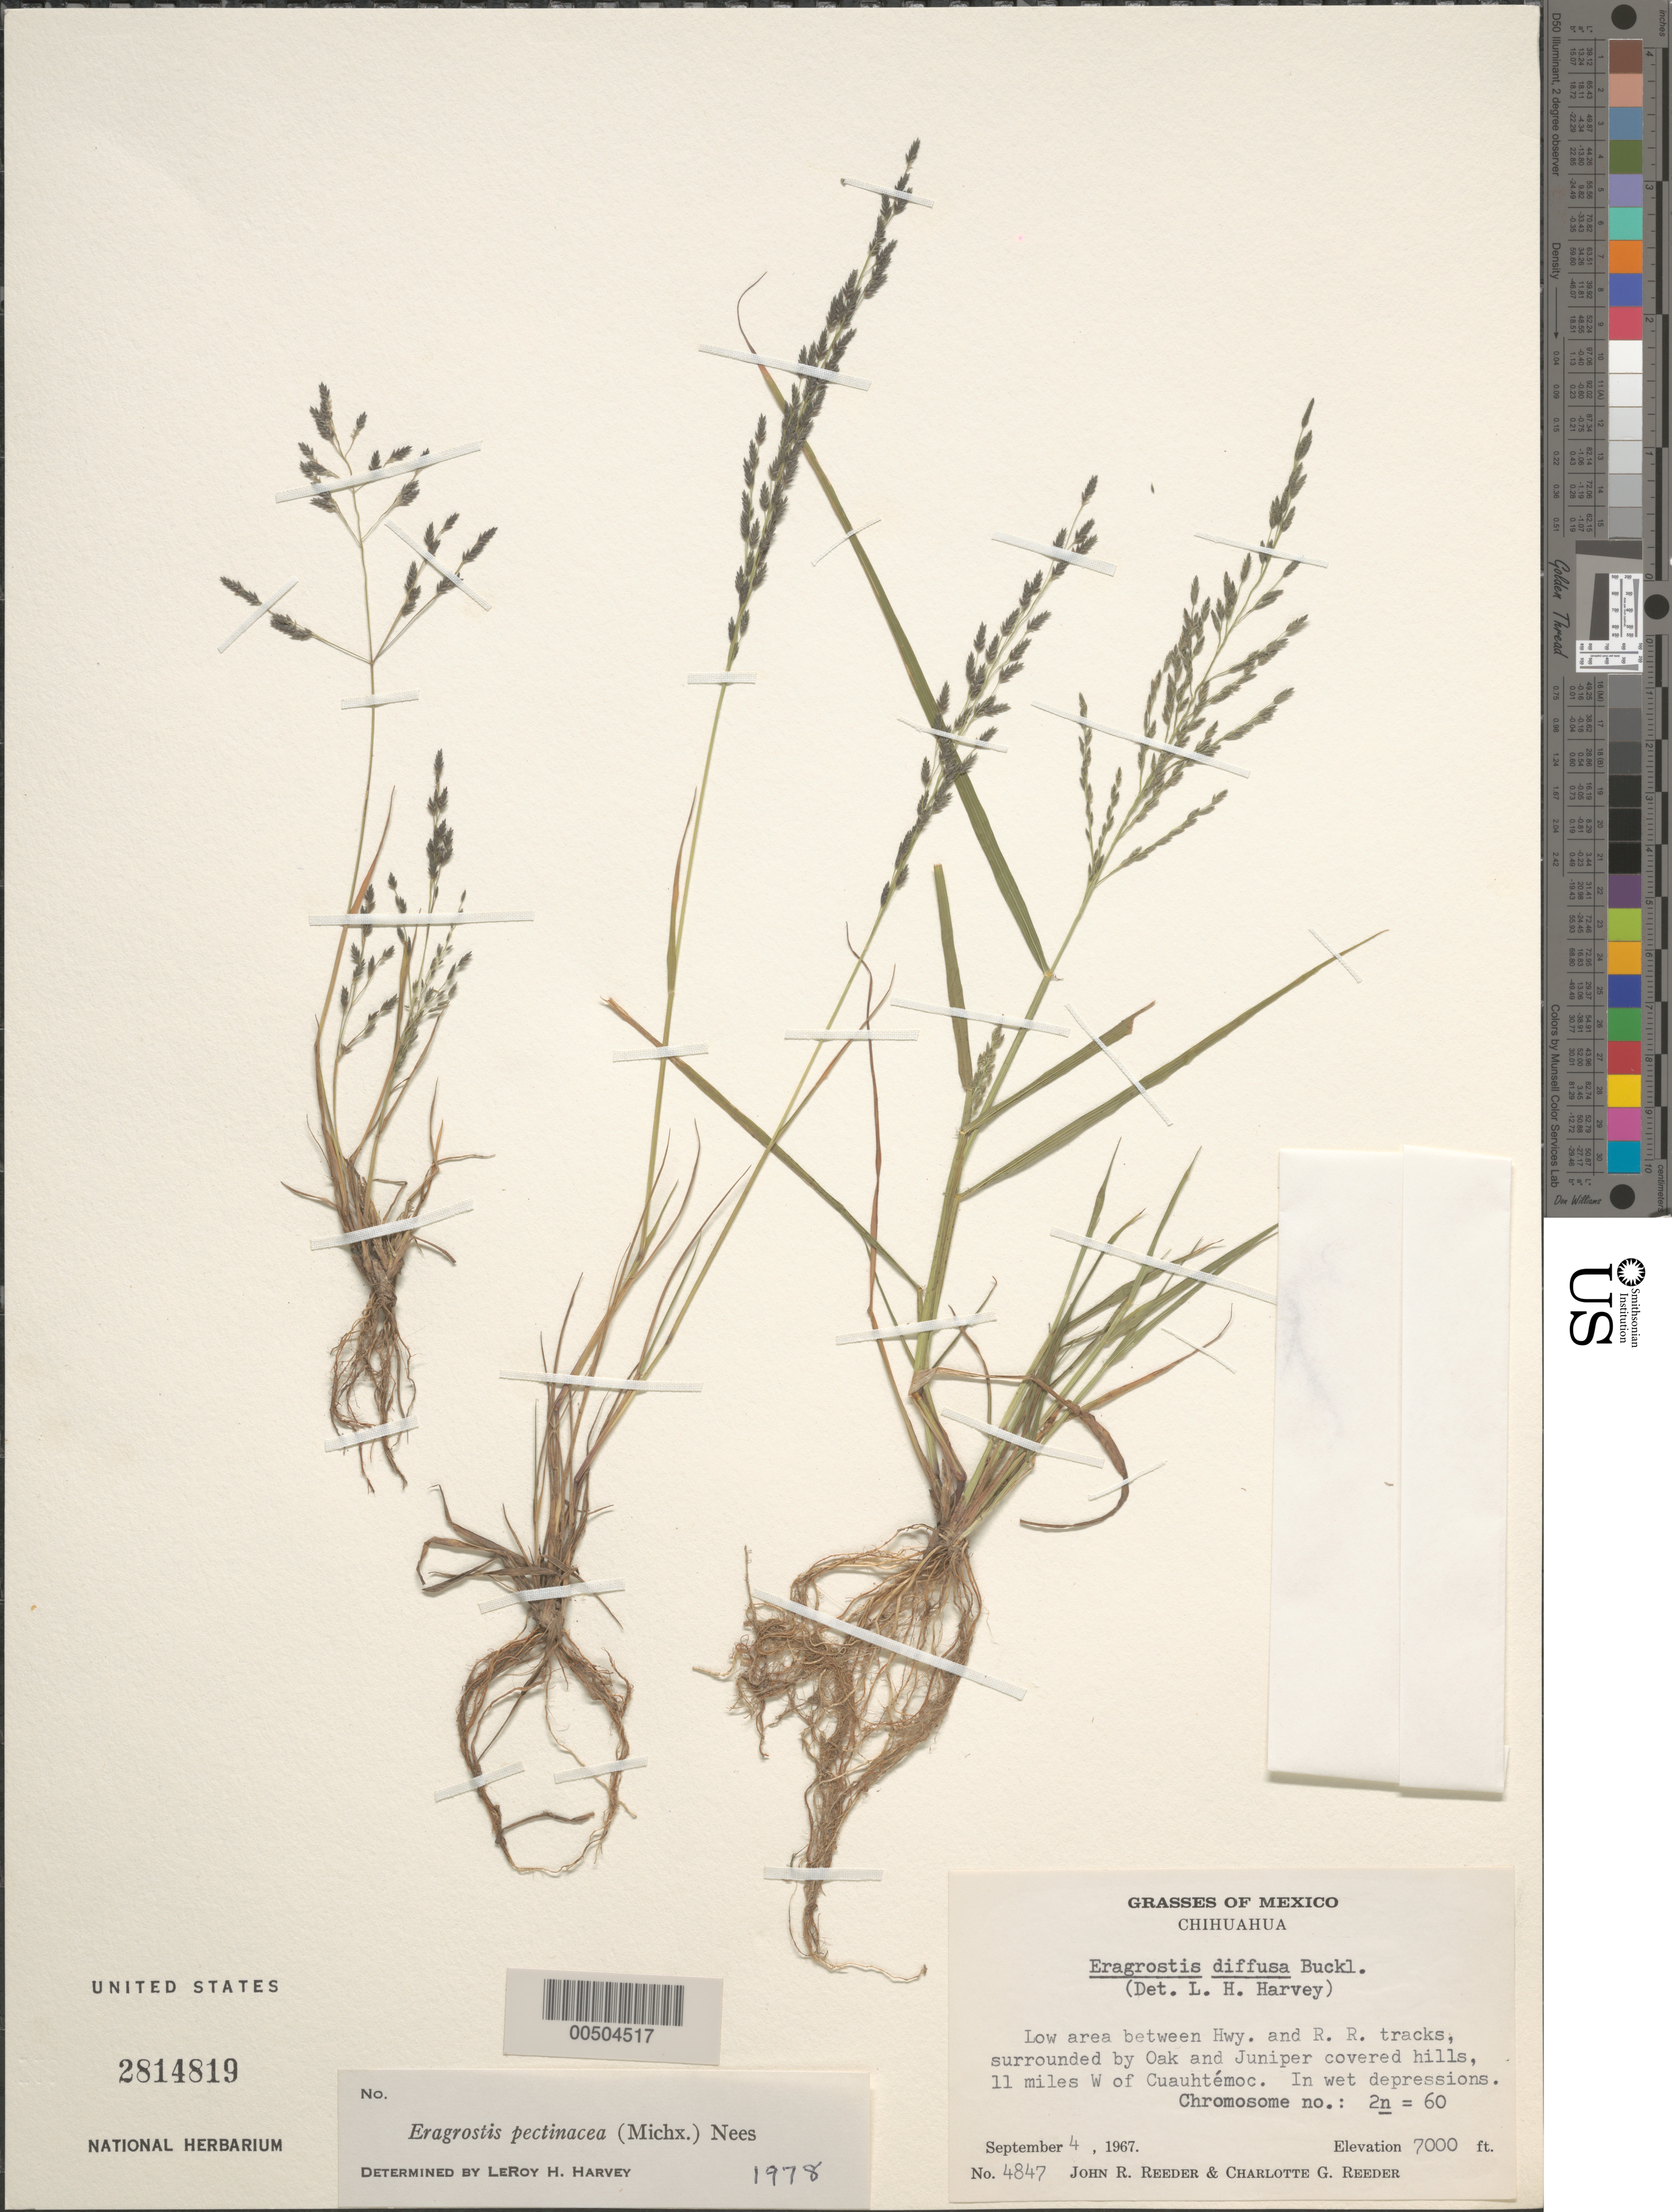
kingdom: Plantae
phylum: Tracheophyta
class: Liliopsida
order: Poales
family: Poaceae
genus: Eragrostis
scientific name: Eragrostis pectinacea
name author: (Michx.) Nees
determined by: Harvey, L. H.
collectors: J. R. Reeder & C. G. Reeder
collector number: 4847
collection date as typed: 4 Sep 1967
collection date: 1967-09-04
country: Mexico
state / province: Chihuahua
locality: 11 mi W of Cuauhtémoc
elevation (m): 2134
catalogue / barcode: US 2814819